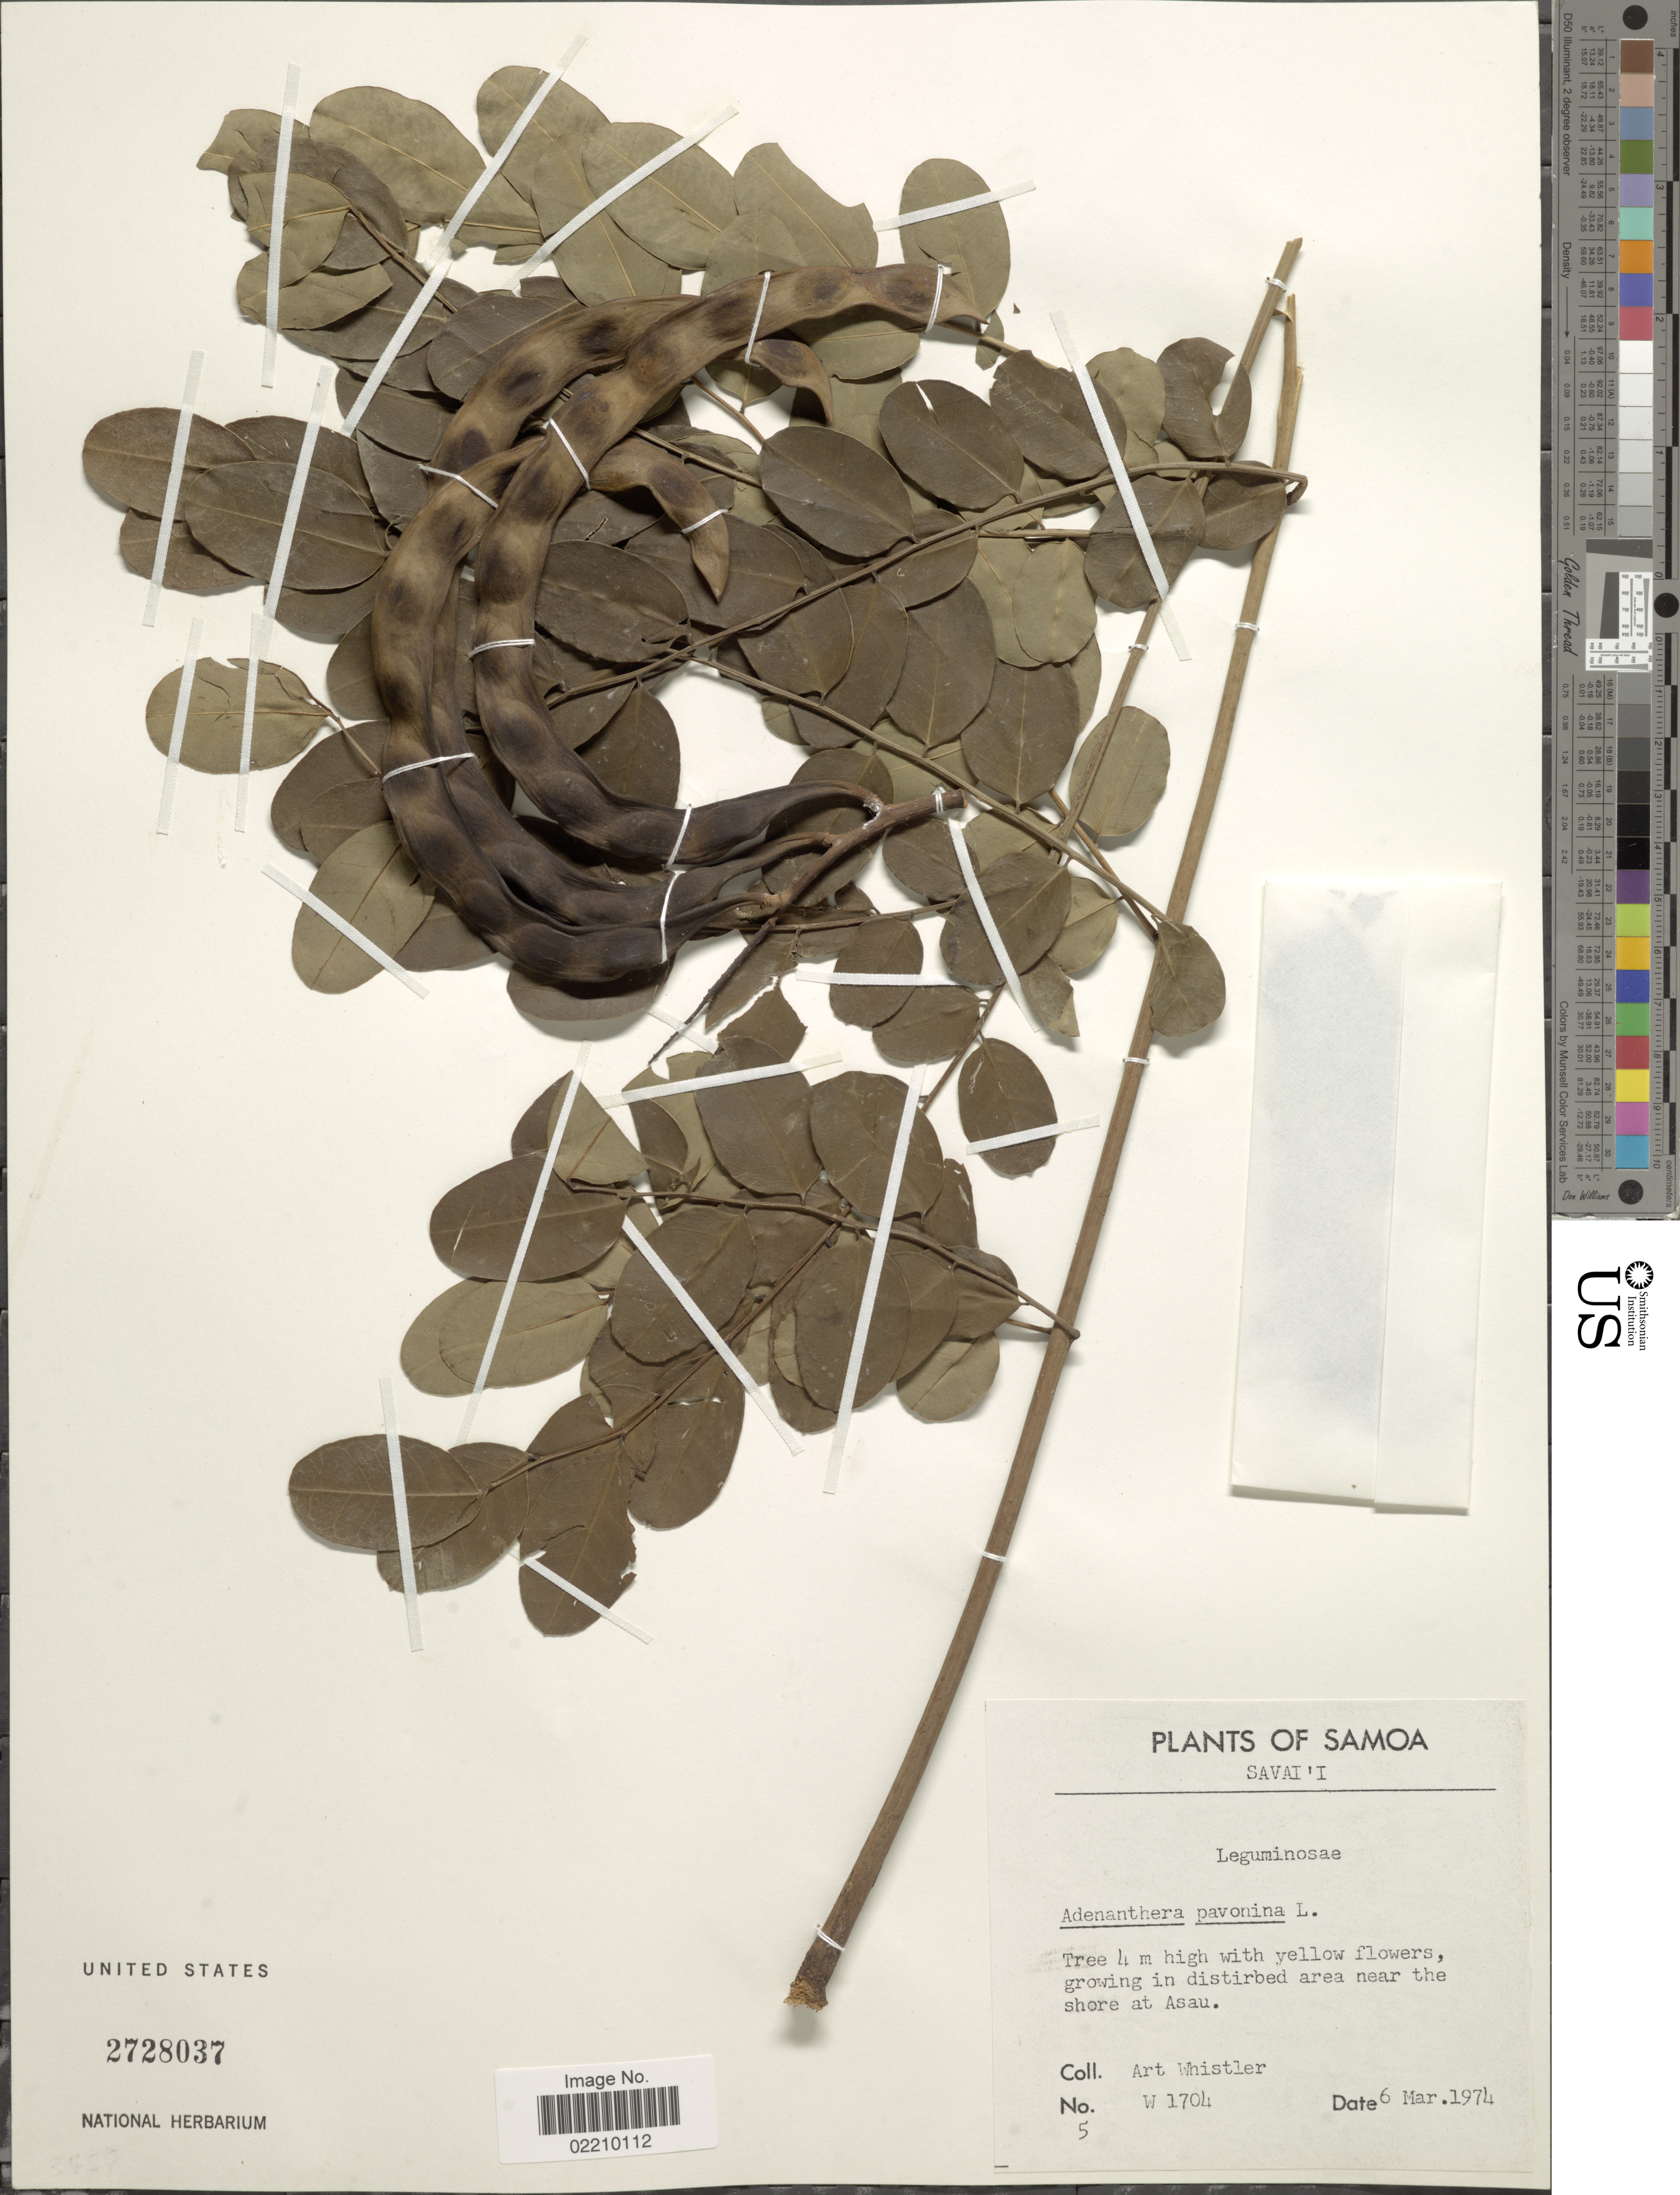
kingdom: Plantae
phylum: Tracheophyta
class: Magnoliopsida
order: Fabales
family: Fabaceae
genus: Adenanthera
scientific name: Adenanthera pavonina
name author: L.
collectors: A. Whistler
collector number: W 1704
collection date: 1974-03-06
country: Samoa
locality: Samoa, Savai' i, in disturbed area near the shore at Asau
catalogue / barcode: US 2728037